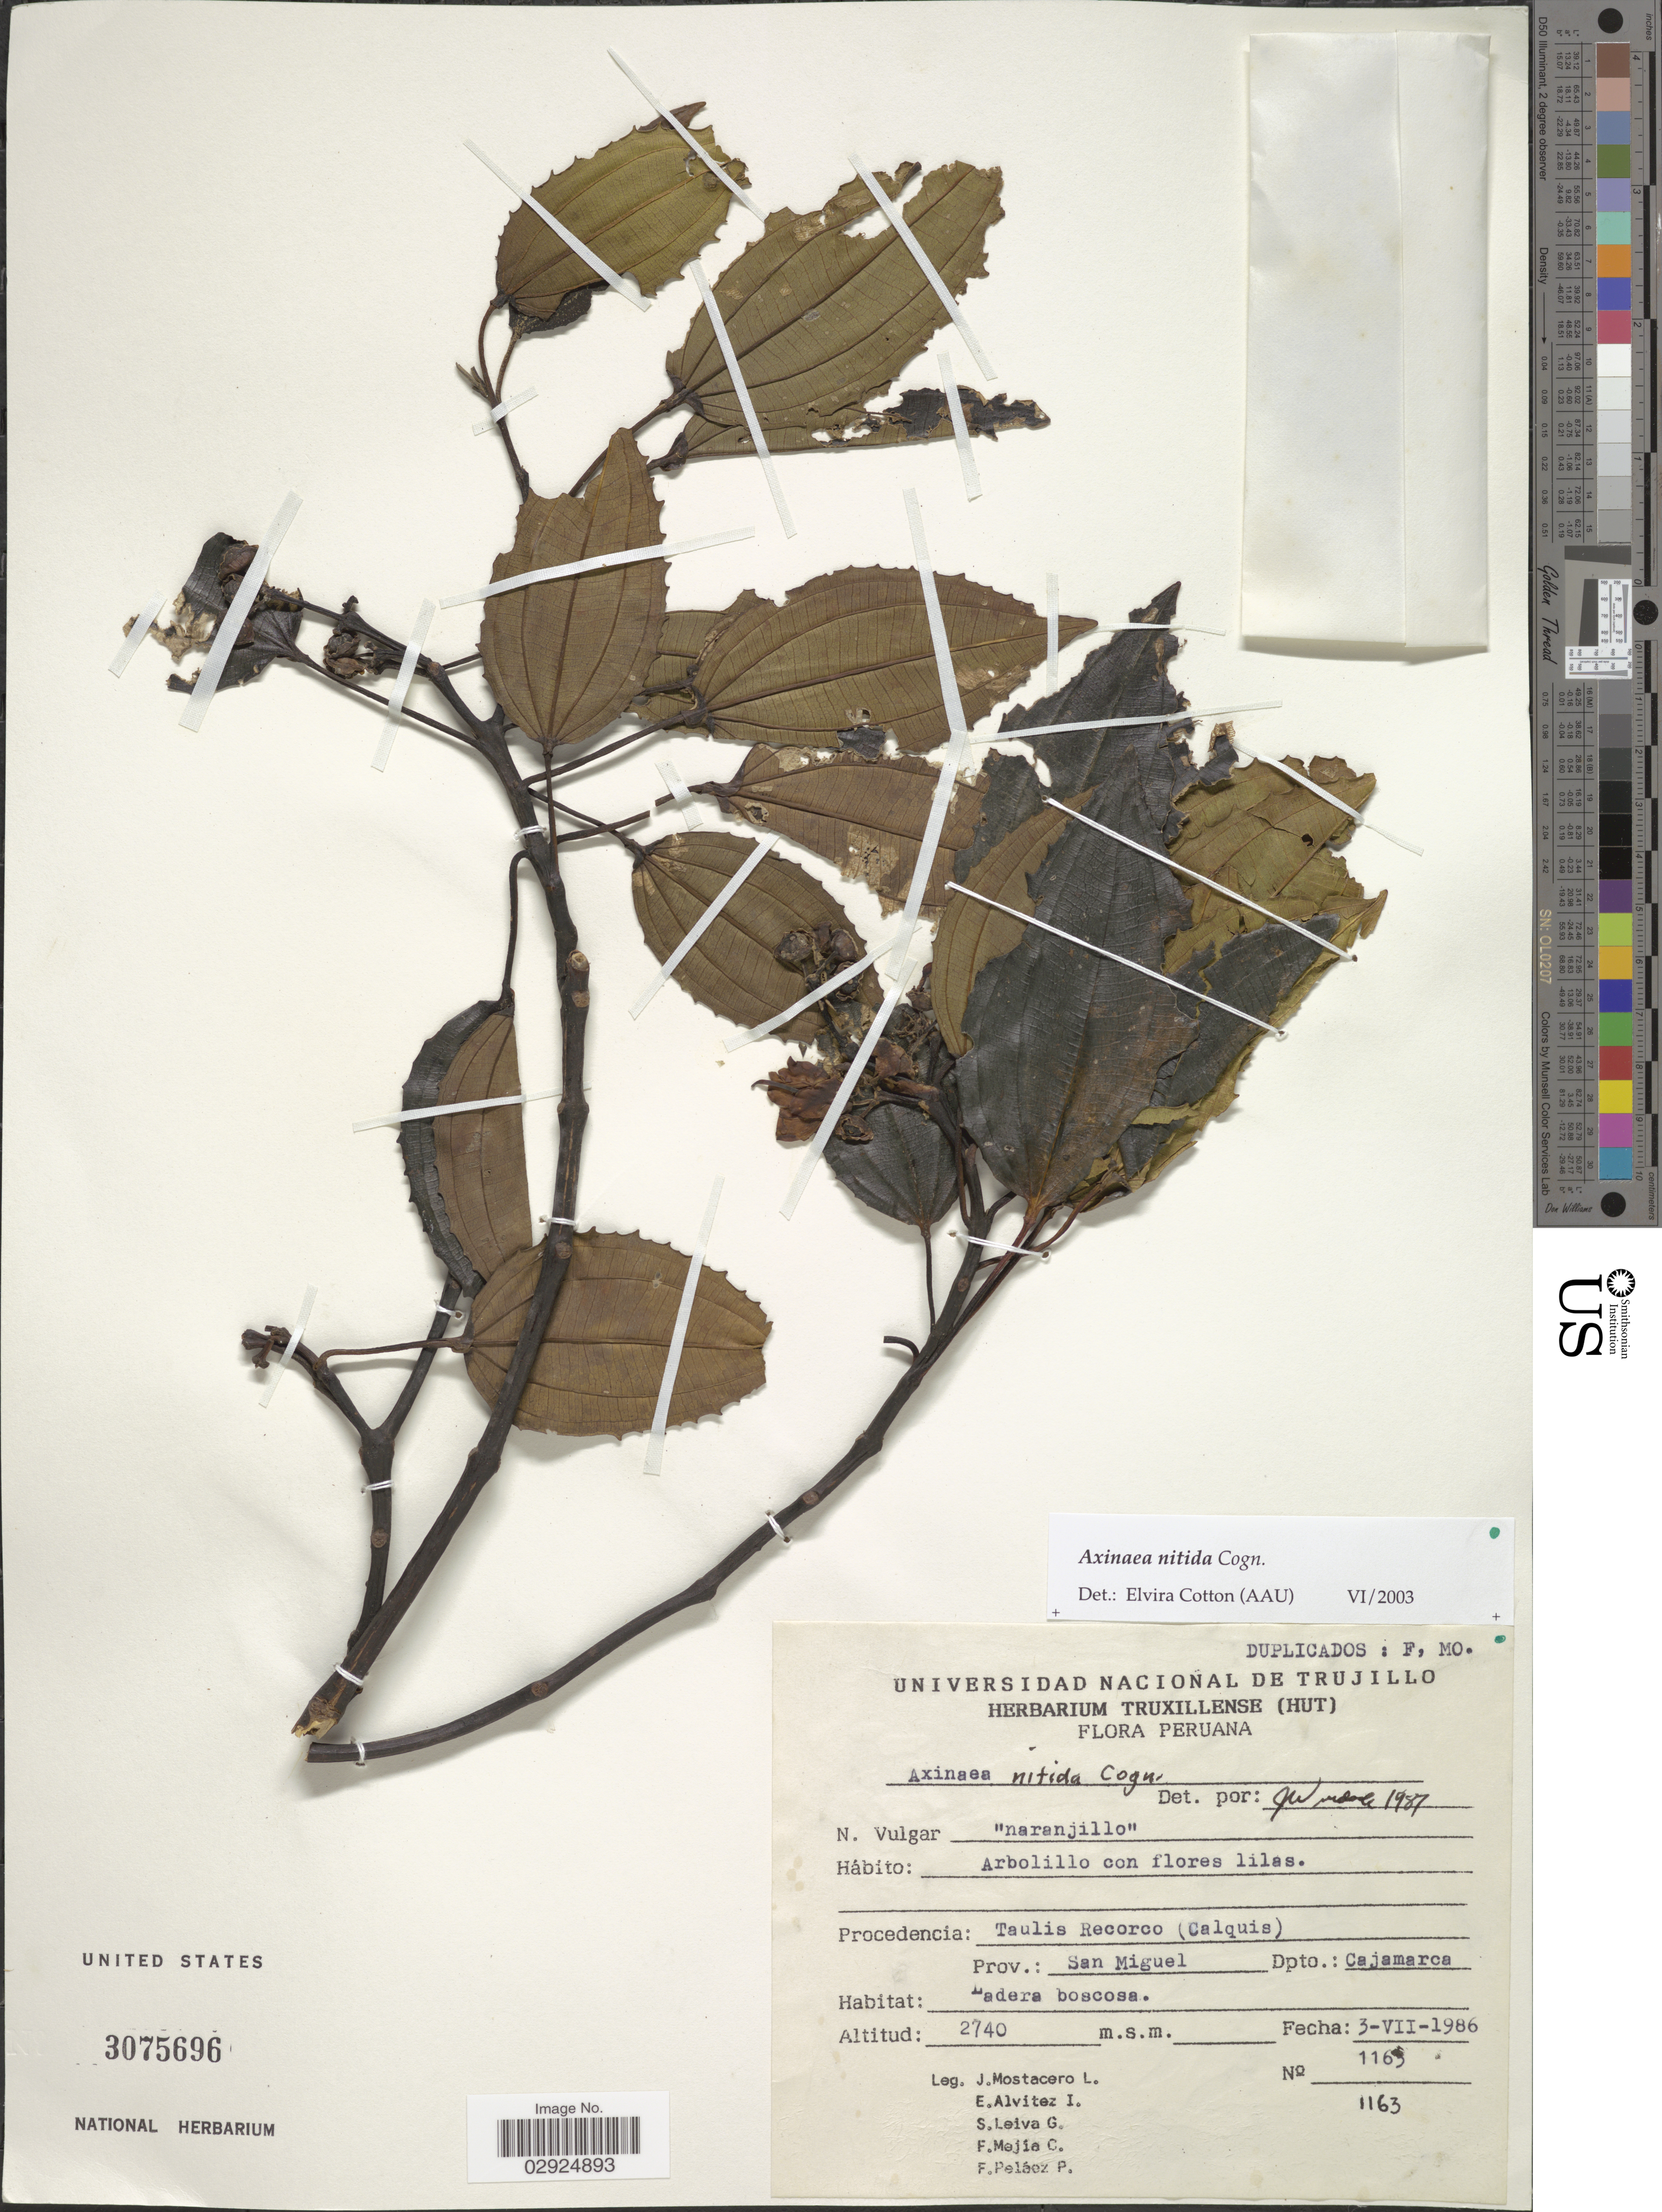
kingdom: Plantae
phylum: Tracheophyta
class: Magnoliopsida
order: Myrtales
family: Melastomataceae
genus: Axinaea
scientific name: Axinaea nitida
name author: Cogn.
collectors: J. Mostacero L., E. Alvitez I., S. Leiva G., F. Mejia C. & F. Pelaez P.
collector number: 1163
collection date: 1986-07-03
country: Peru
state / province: Cajamarca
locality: Procedencia: Taulis Recorco (Calquis), Prov.: San Miguel, Dpto.: Cajamarca.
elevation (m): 2740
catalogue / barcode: US 3075696